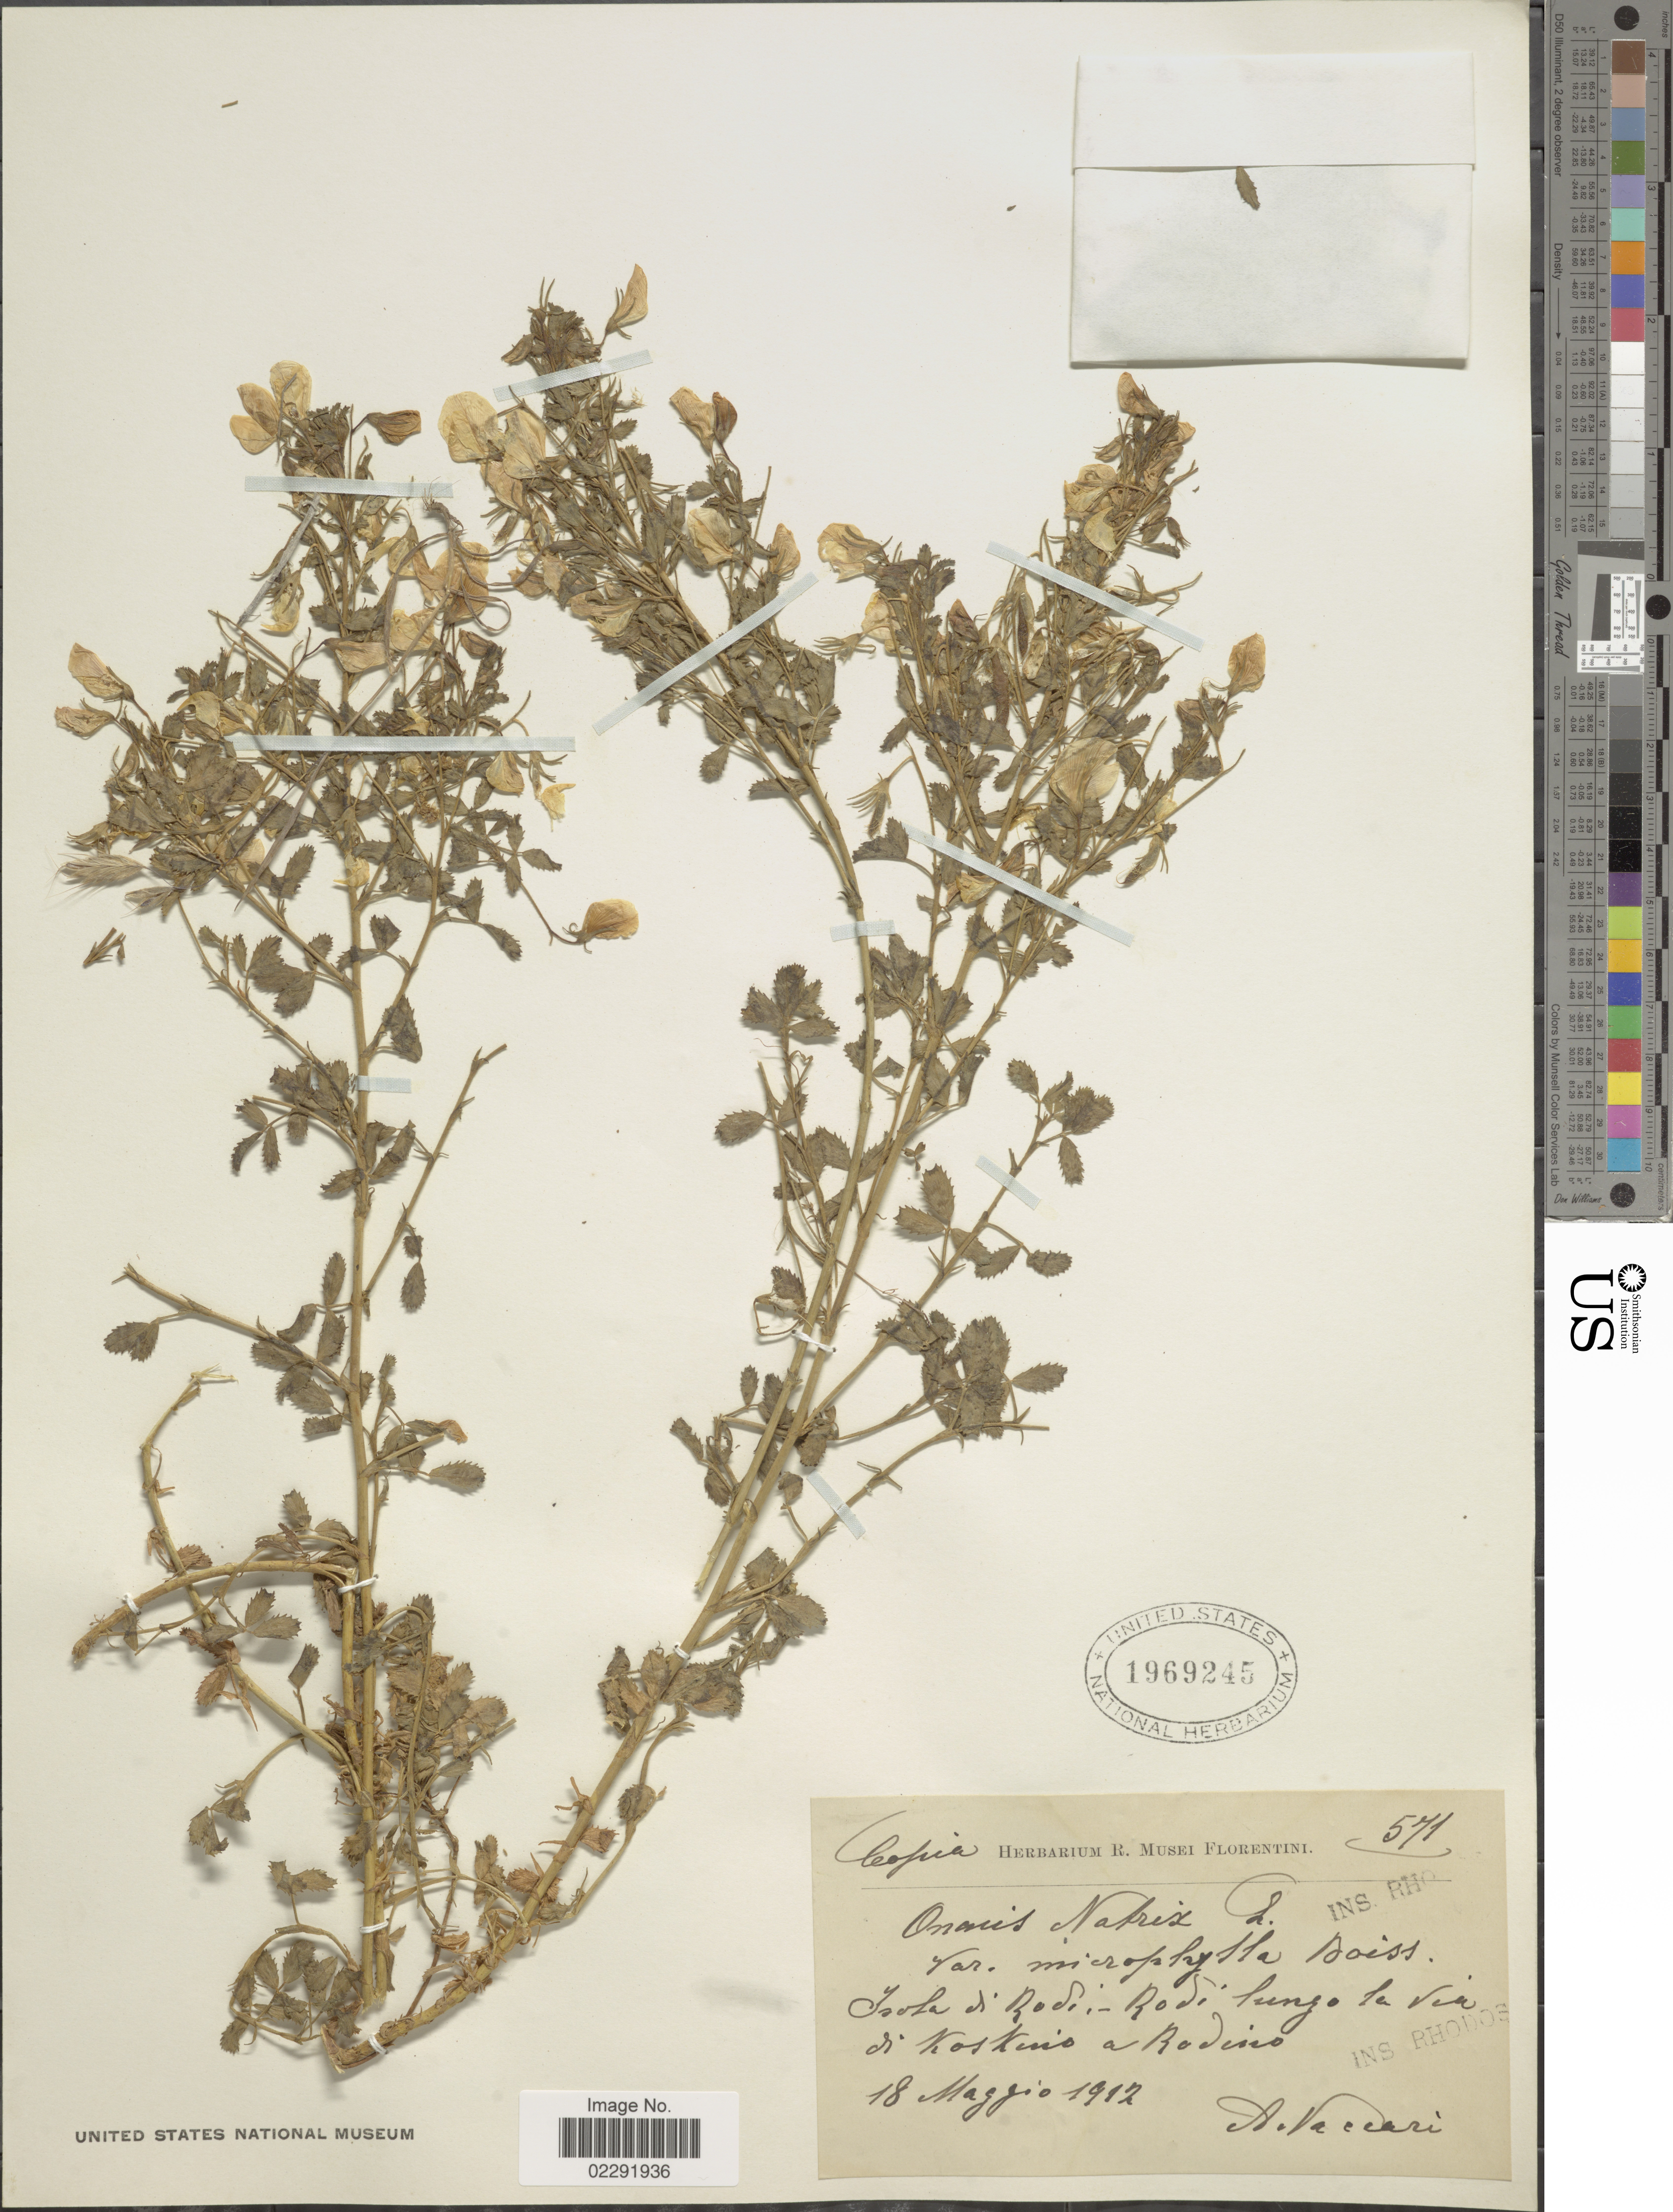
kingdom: Plantae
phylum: Tracheophyta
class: Magnoliopsida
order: Fabales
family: Fabaceae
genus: Ononis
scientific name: Ononis natrix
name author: L.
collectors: A. Vaccari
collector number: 571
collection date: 1912-05-18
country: Greece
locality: Isola d'Rodi-Rodi lungo la via di Kostkino a Rodino.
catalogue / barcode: US 1969245